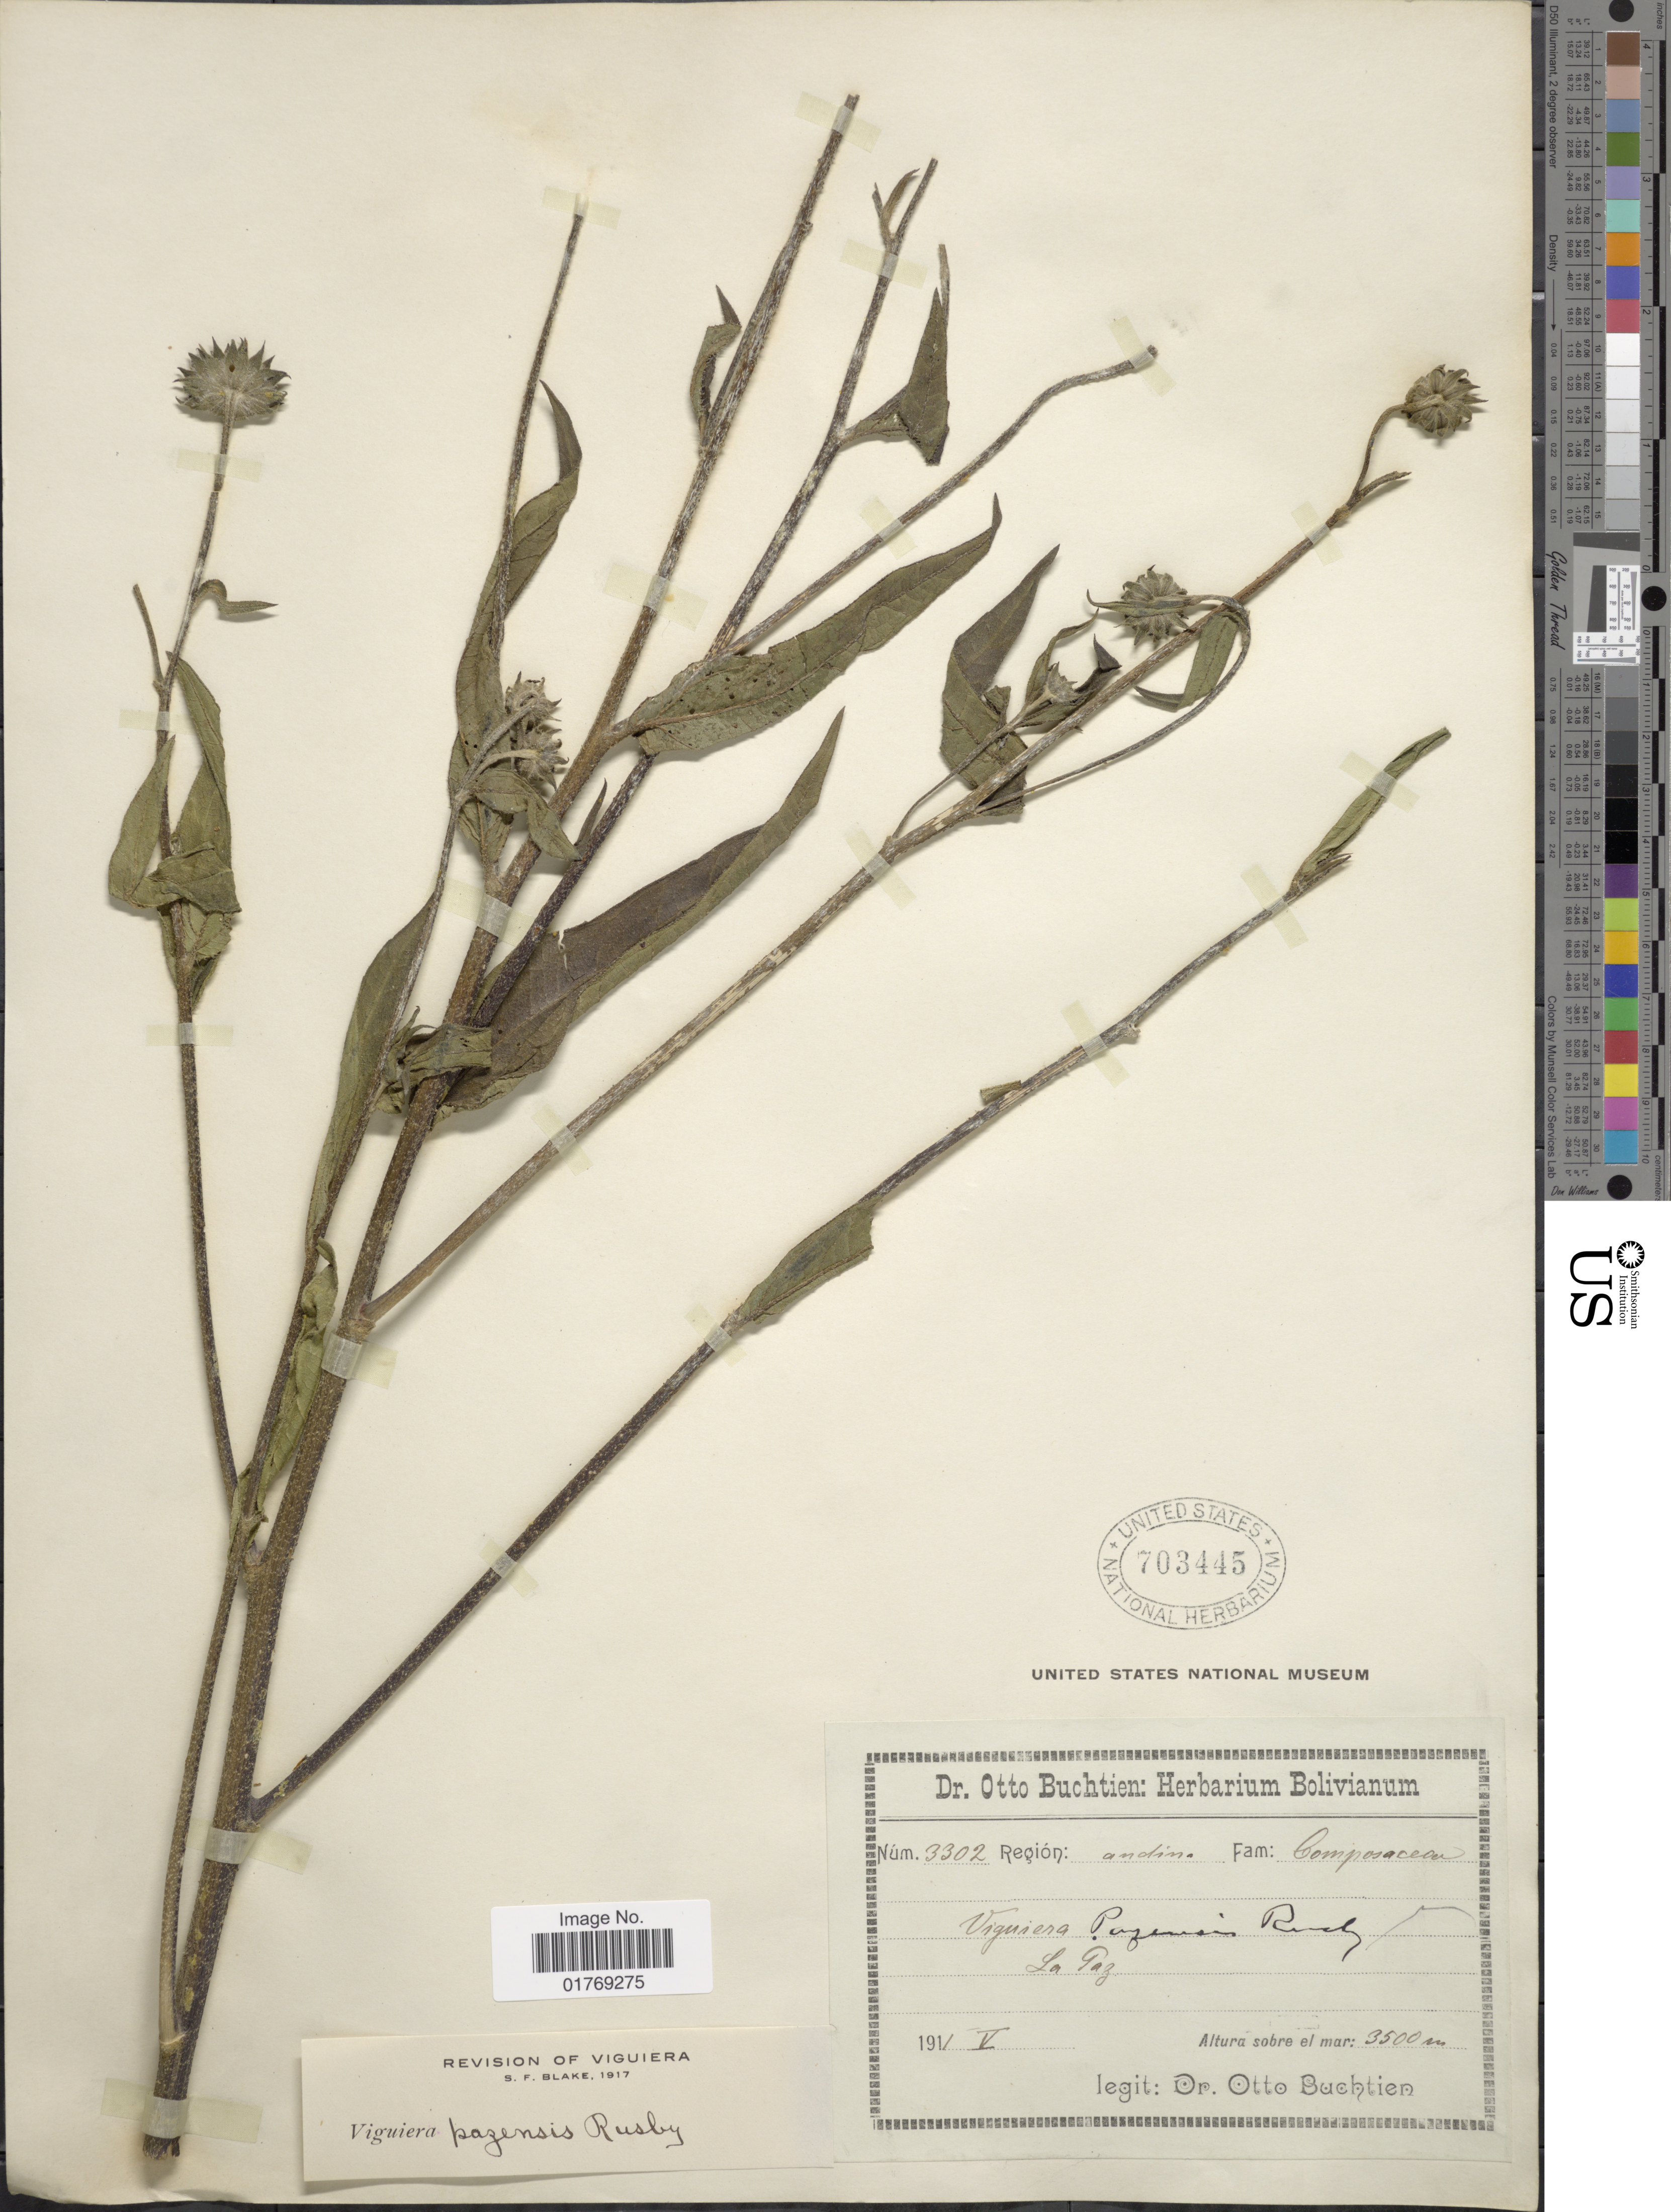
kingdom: Plantae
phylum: Tracheophyta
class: Magnoliopsida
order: Asterales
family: Asteraceae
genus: Viguiera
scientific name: Viguiera sp.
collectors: O. Buchtien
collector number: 3302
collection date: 1911-05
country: Bolivia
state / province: La Paz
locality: Región: andina. La Paz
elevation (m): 3500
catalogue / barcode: US 703445